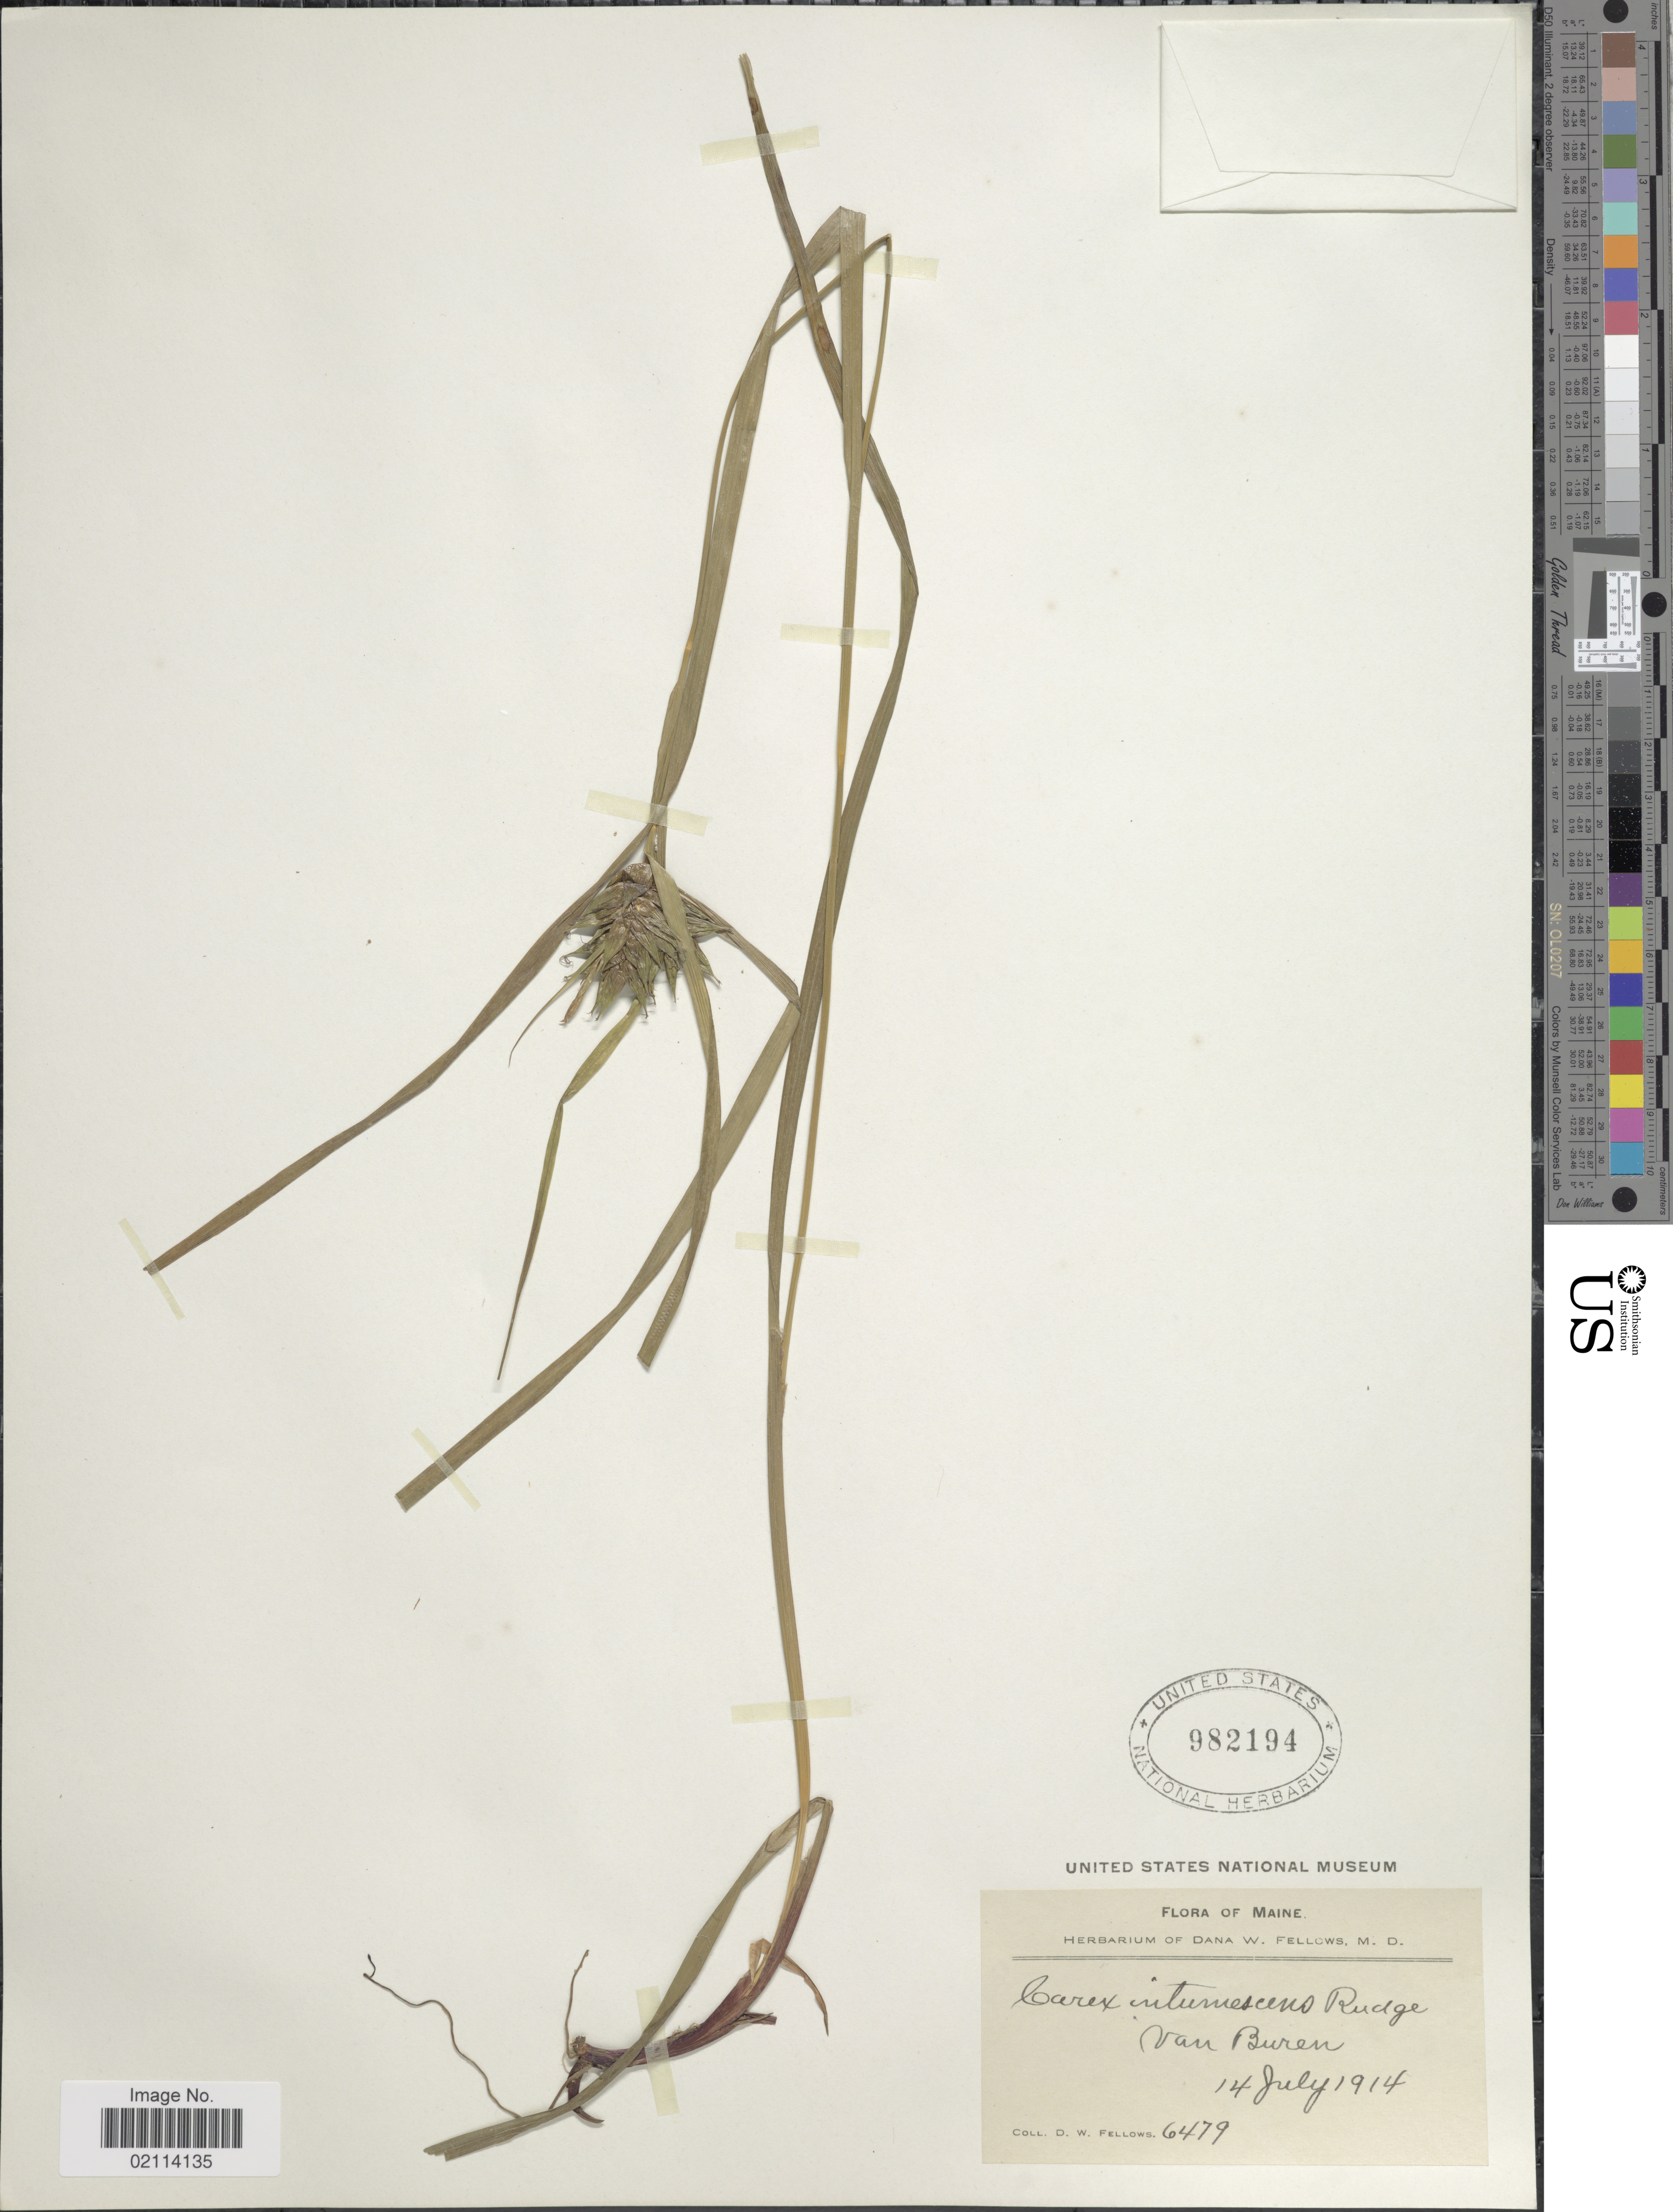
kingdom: Plantae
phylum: Tracheophyta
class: Liliopsida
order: Poales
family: Cyperaceae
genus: Carex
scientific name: Carex intumescens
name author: Rudge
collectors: D. W. Fellows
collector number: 6479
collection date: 1914-07-14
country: United States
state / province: Maine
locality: Van Buren.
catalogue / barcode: US 982194